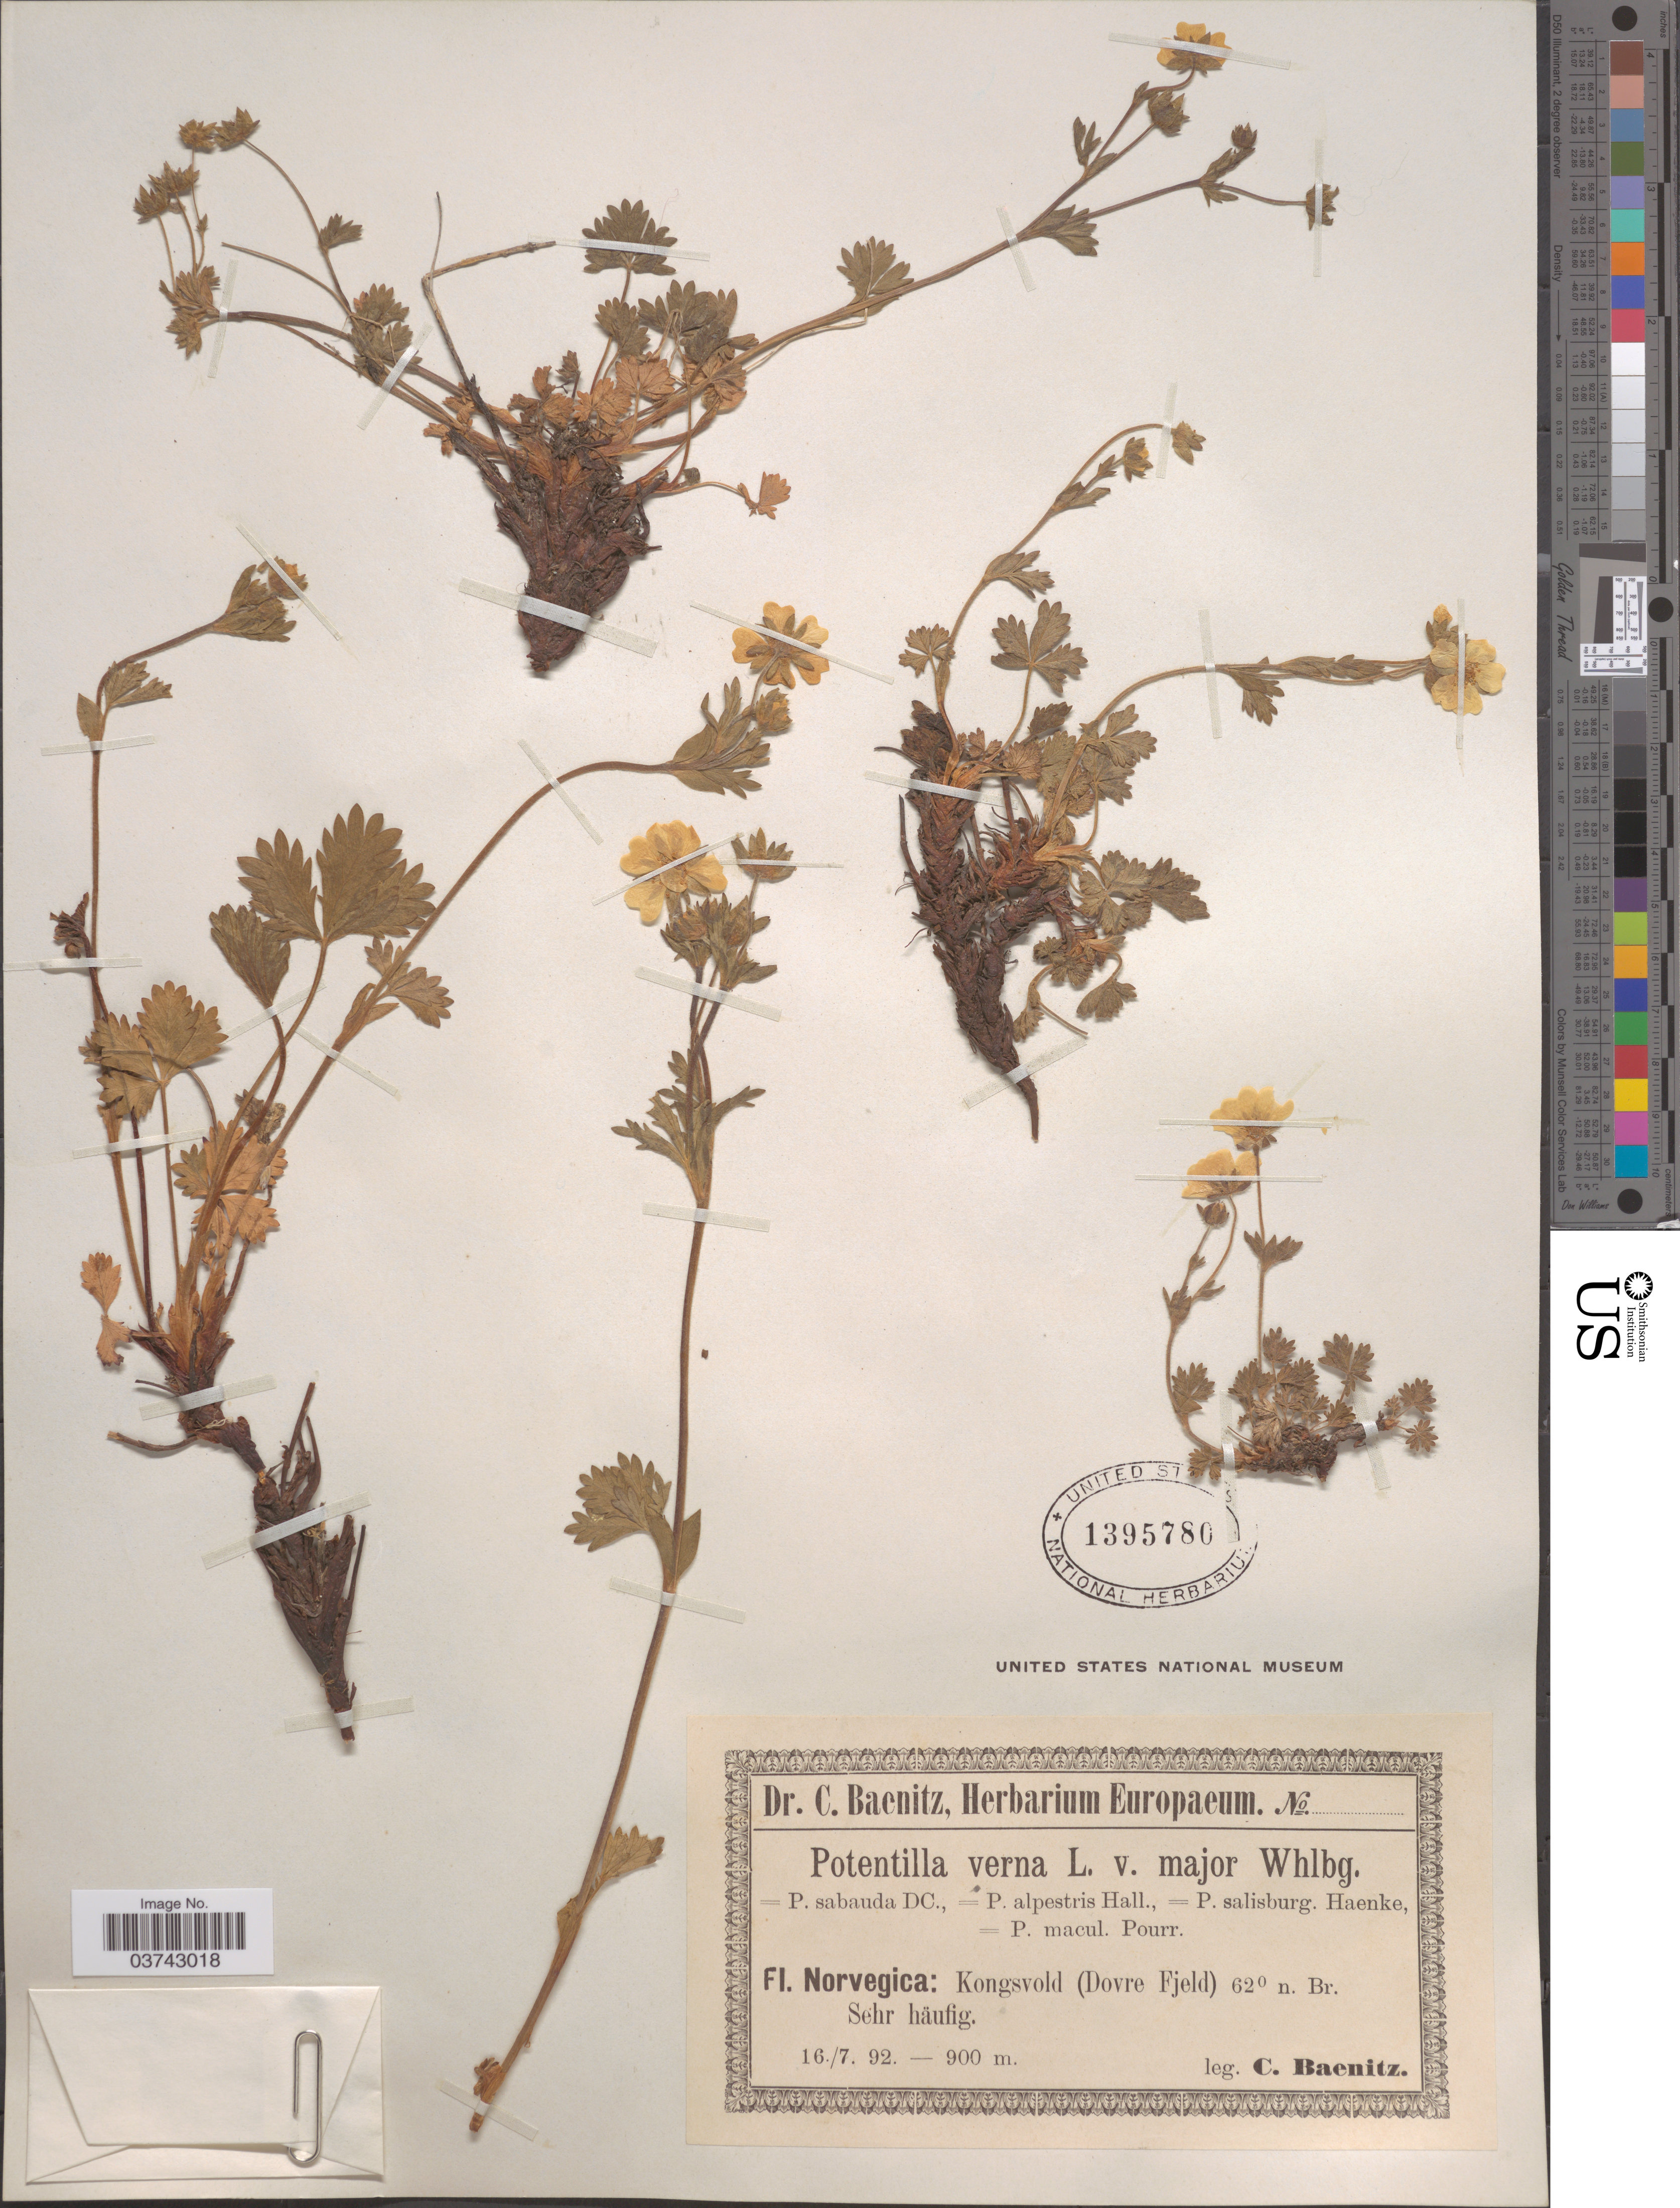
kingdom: Plantae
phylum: Tracheophyta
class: Magnoliopsida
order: Rosales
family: Rosaceae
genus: Potentilla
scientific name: Potentilla verna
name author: L.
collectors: C. G. Baenitz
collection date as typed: Transcribed d/m/y: 16/7/92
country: Norway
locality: Norvegica: Kongsvold (Dovre Fjeld) Sehr häufig.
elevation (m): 900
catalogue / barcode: US 1395780